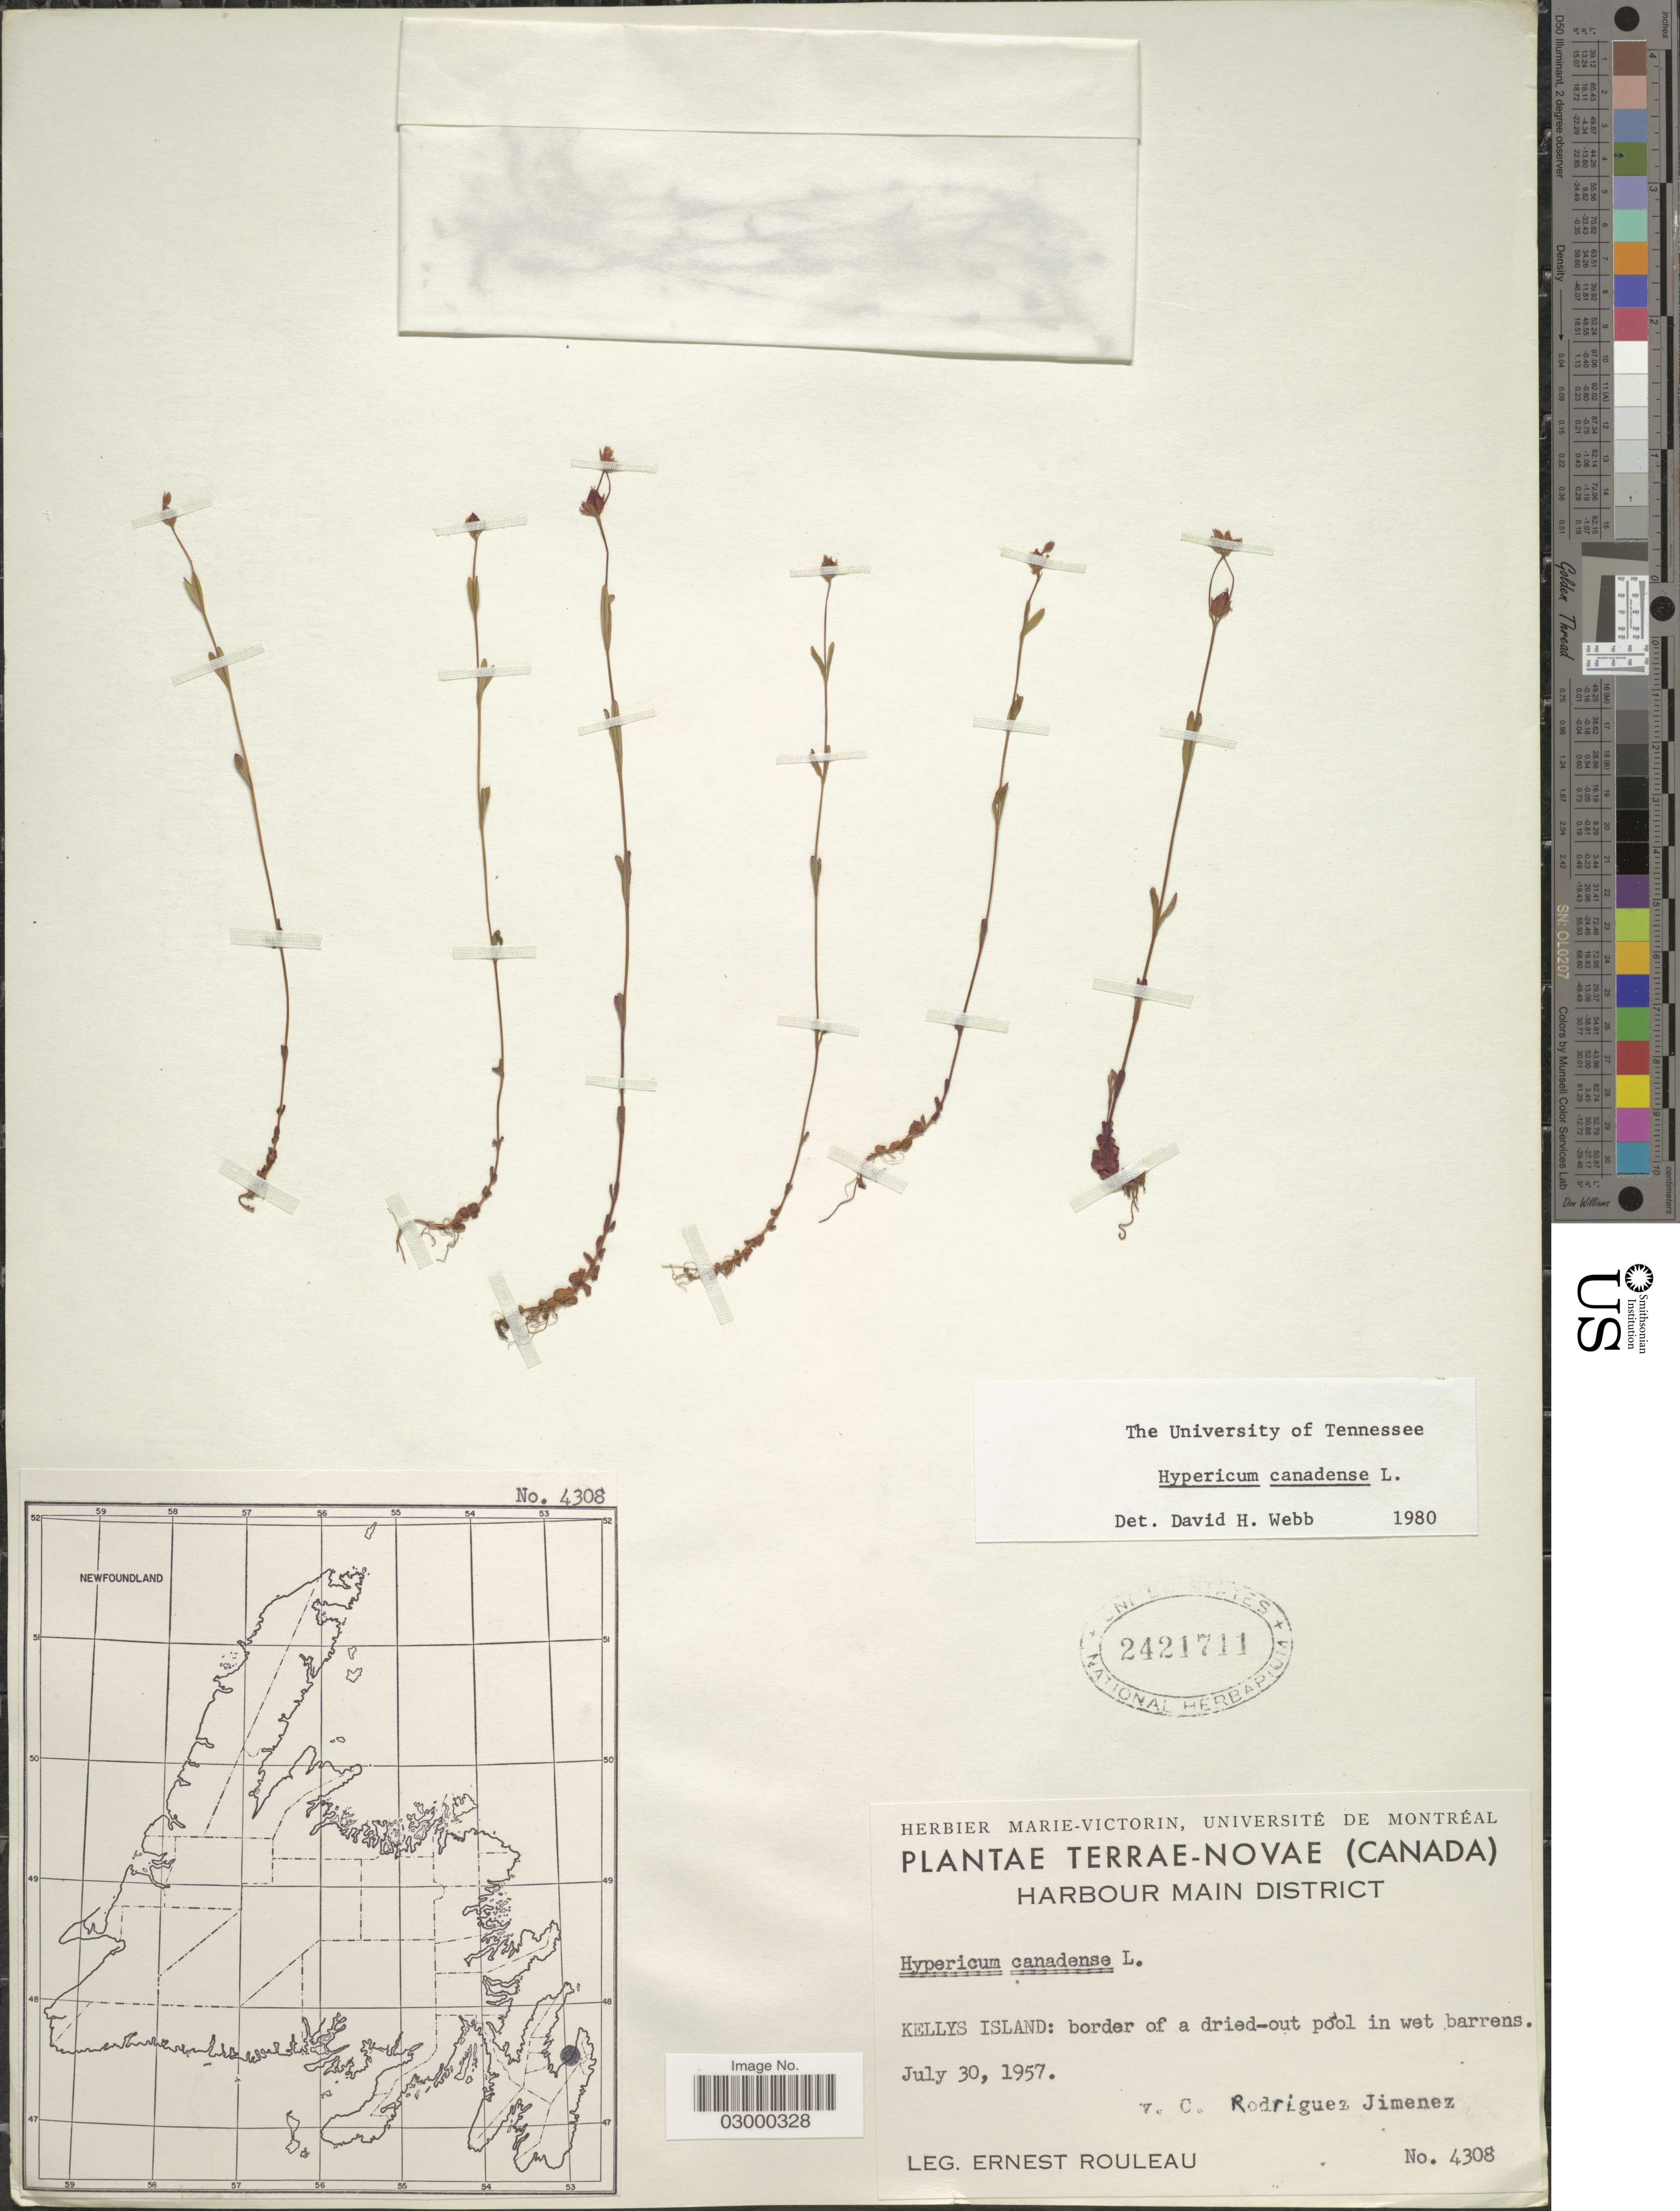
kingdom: Plantae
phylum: Tracheophyta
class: Magnoliopsida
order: Malpighiales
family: Hypericaceae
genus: Hypericum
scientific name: Hypericum canadense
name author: L.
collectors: E. Rouleau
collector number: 4308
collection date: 1957-07-30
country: Canada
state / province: Newfoundland and Labrador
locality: Terrae-Novae, Harbour Main District, Kellys Island: border of a dried-out pool in wet barrens.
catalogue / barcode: US 2421711